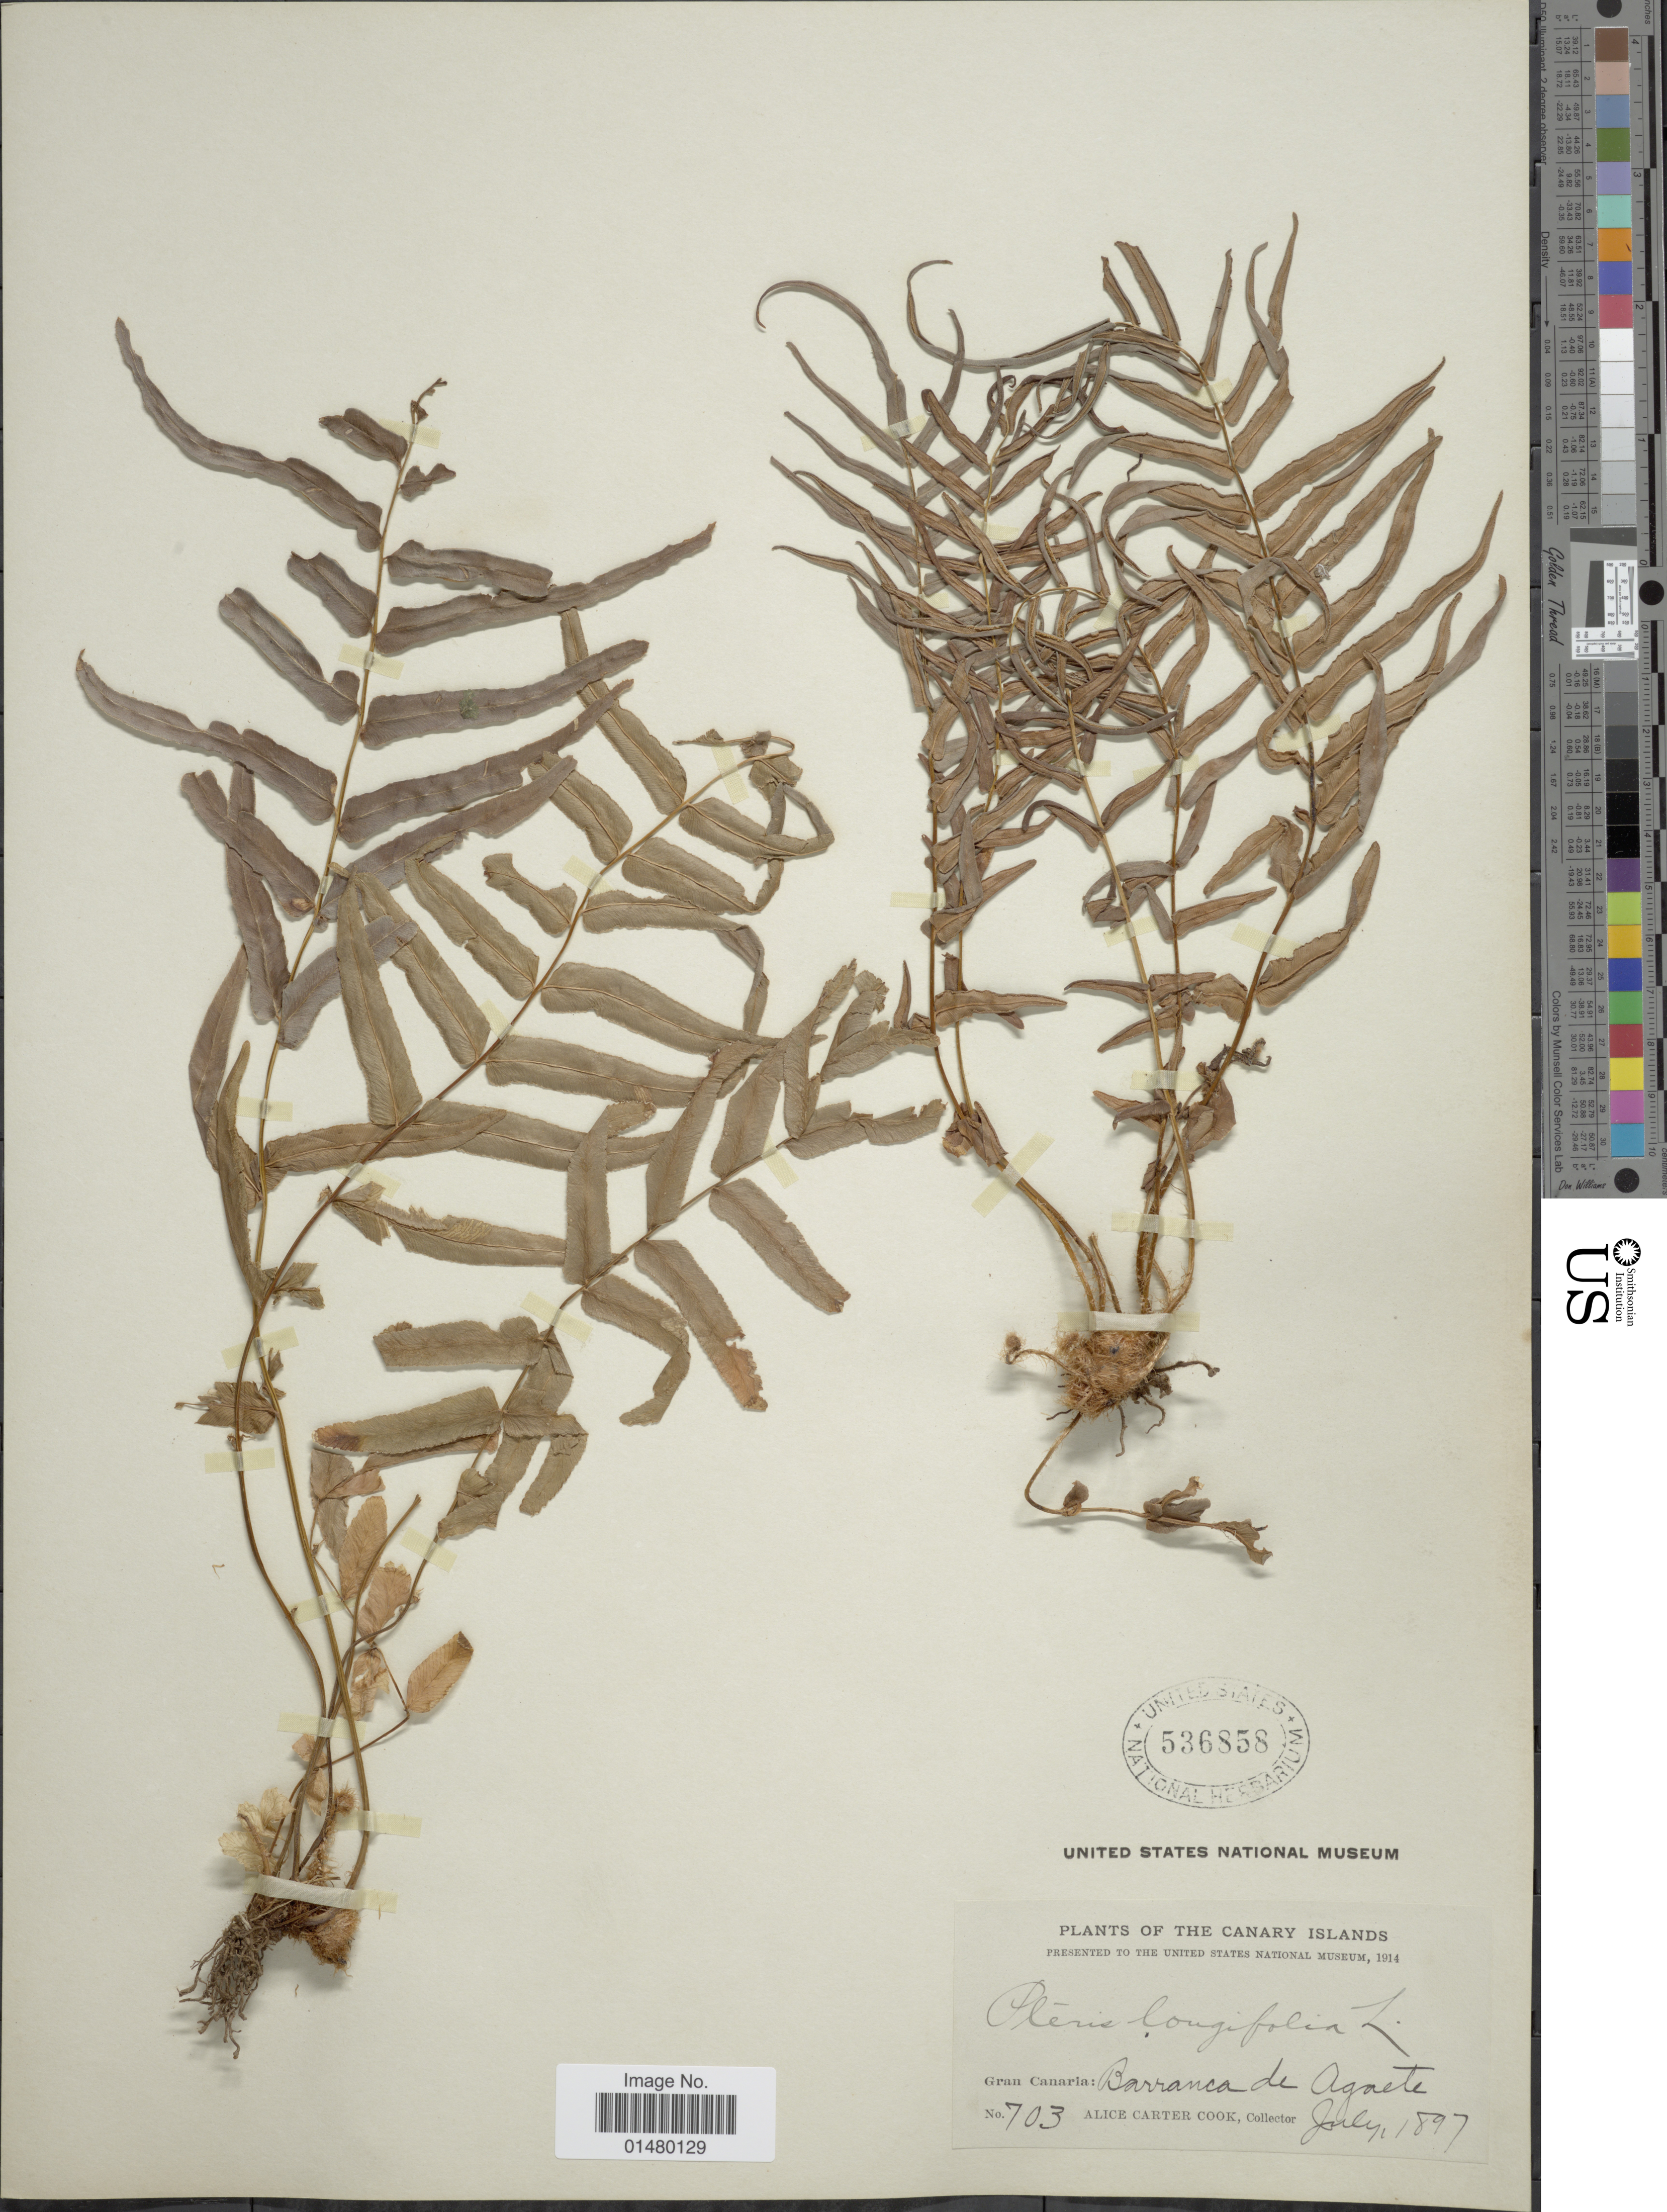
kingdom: Plantae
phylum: Tracheophyta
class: Polypodiopsida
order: Polypodiales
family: Pteridaceae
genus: Pteris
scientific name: Pteris vittata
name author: L.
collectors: Alice C. Cook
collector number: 703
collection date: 1897-07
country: Spain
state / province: Canarias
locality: The Canary Islands, Gran Canaria: Barranca de Agaete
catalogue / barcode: US 536858